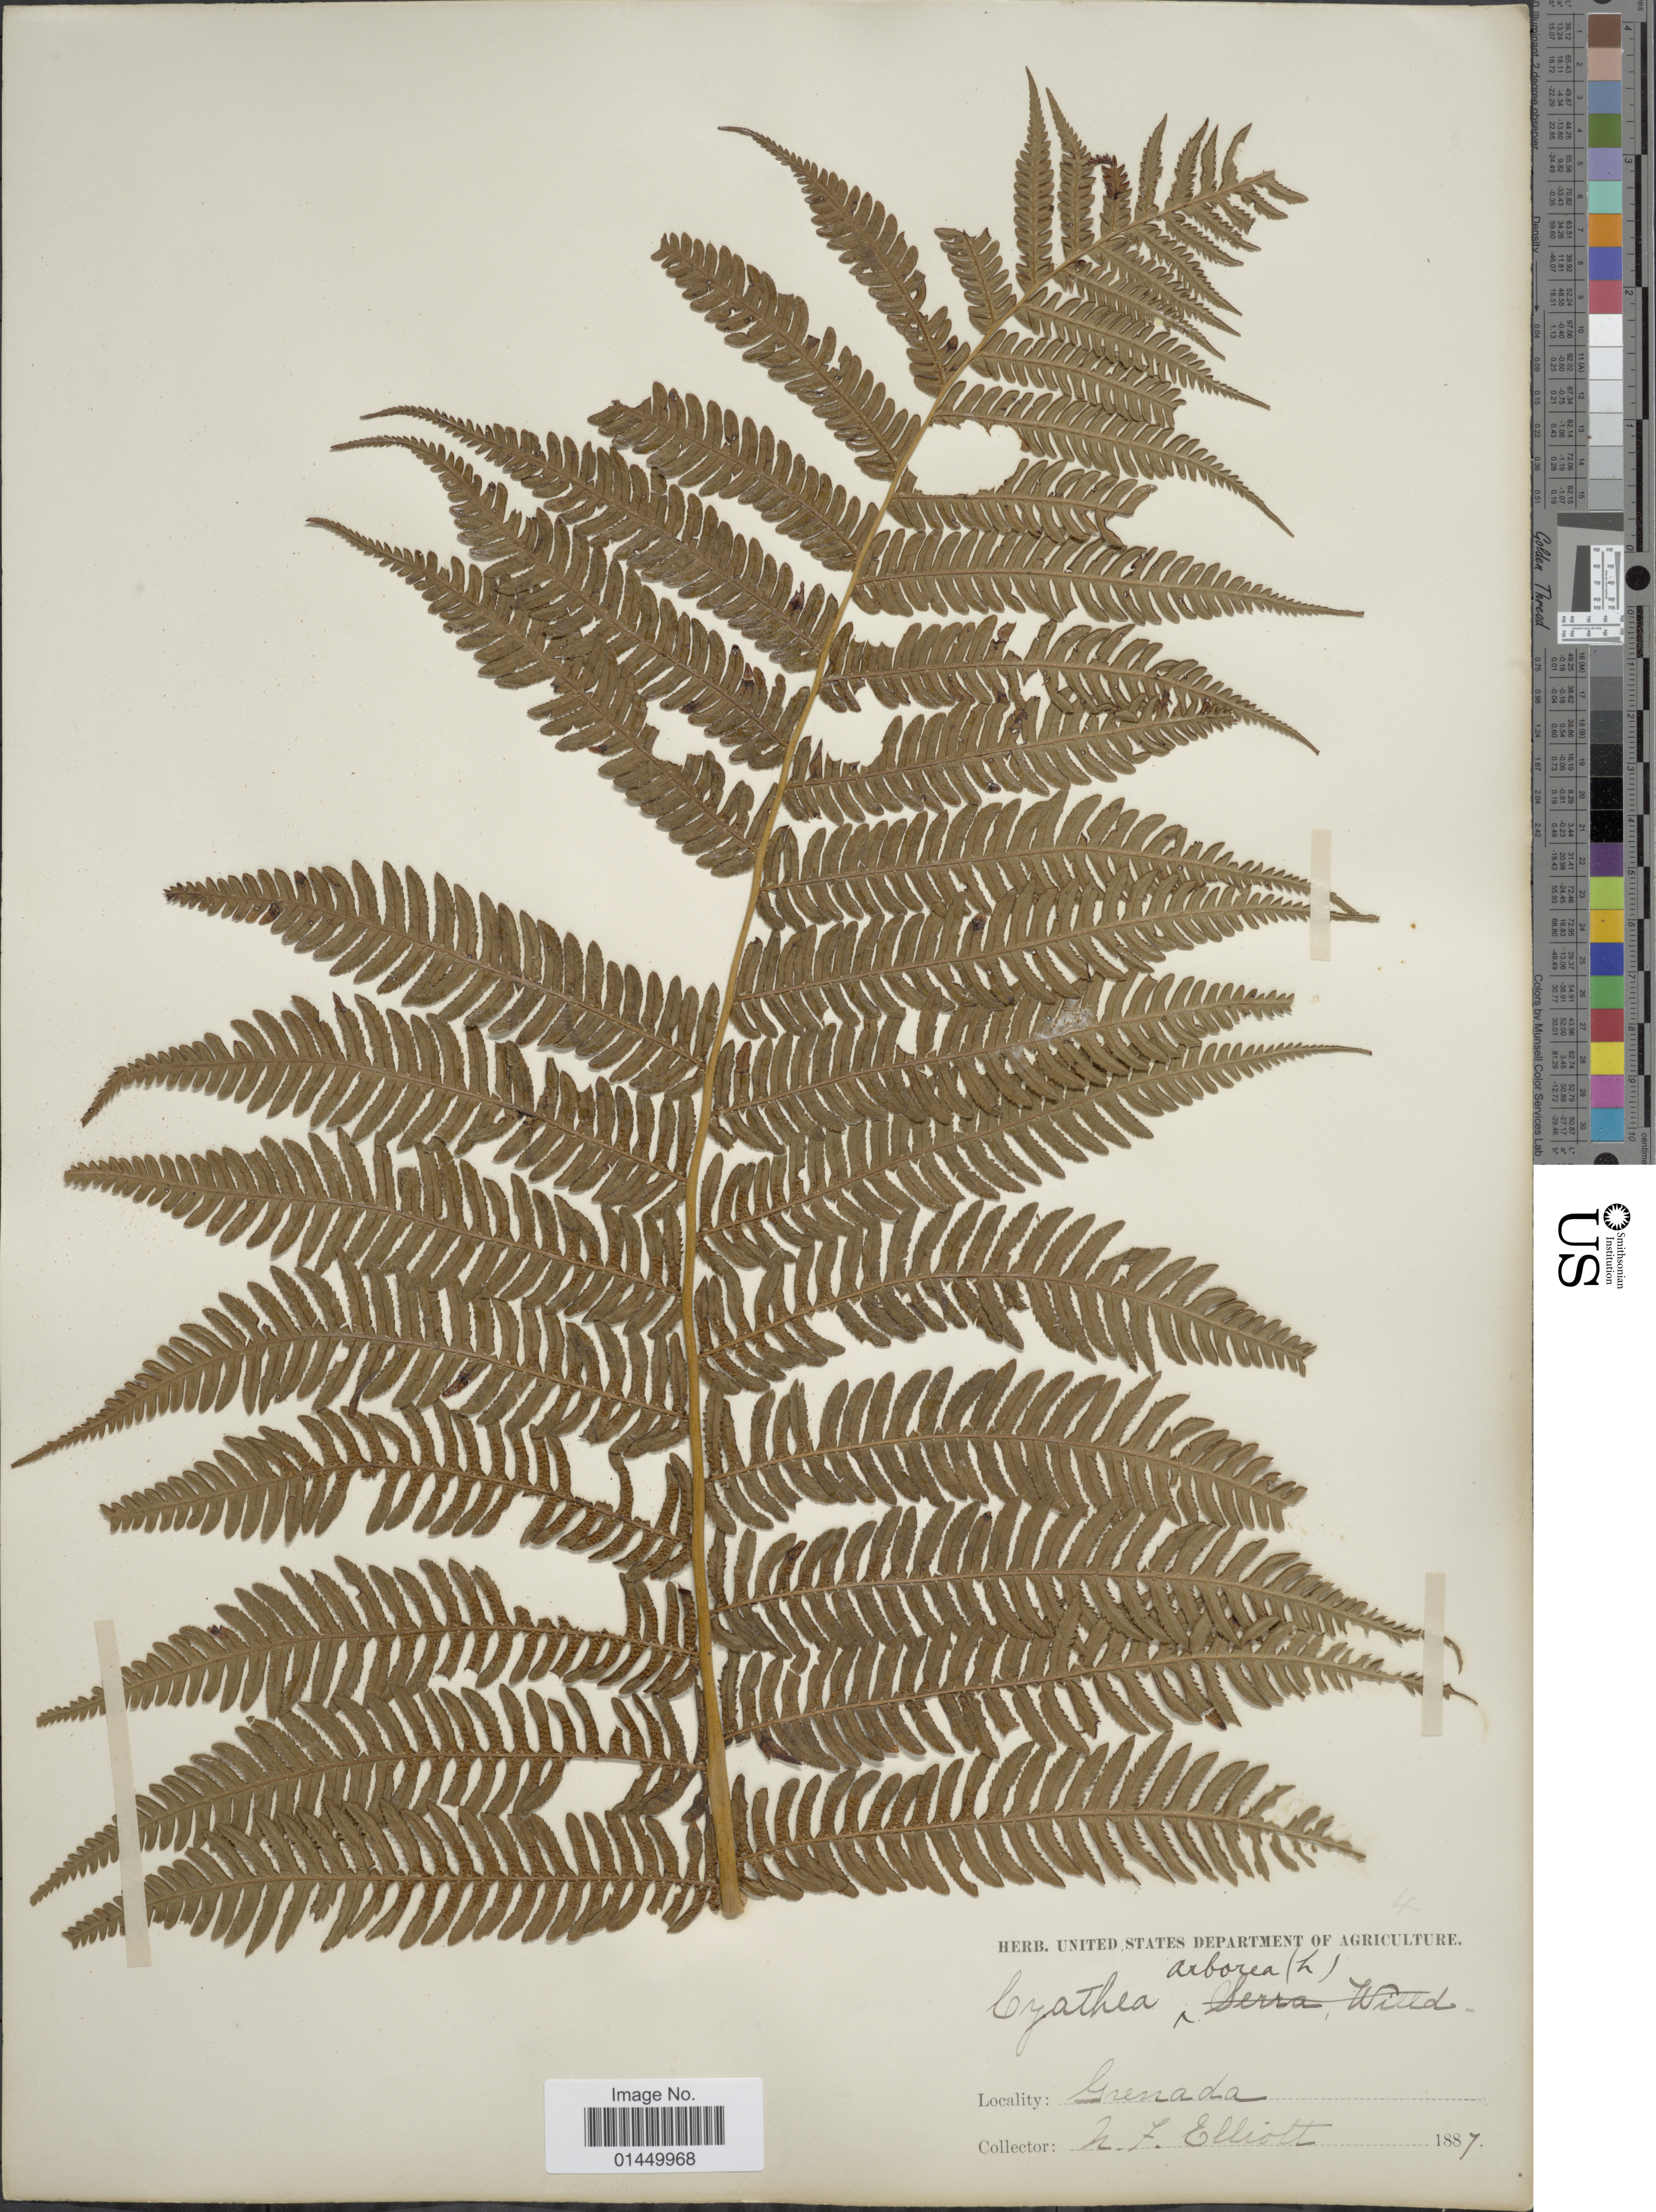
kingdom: Plantae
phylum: Tracheophyta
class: Polypodiopsida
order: Cyatheales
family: Cyatheaceae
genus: Cyathea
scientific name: Cyathea arborea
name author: (L.) Sm.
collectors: W. Elliott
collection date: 1887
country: Grenada